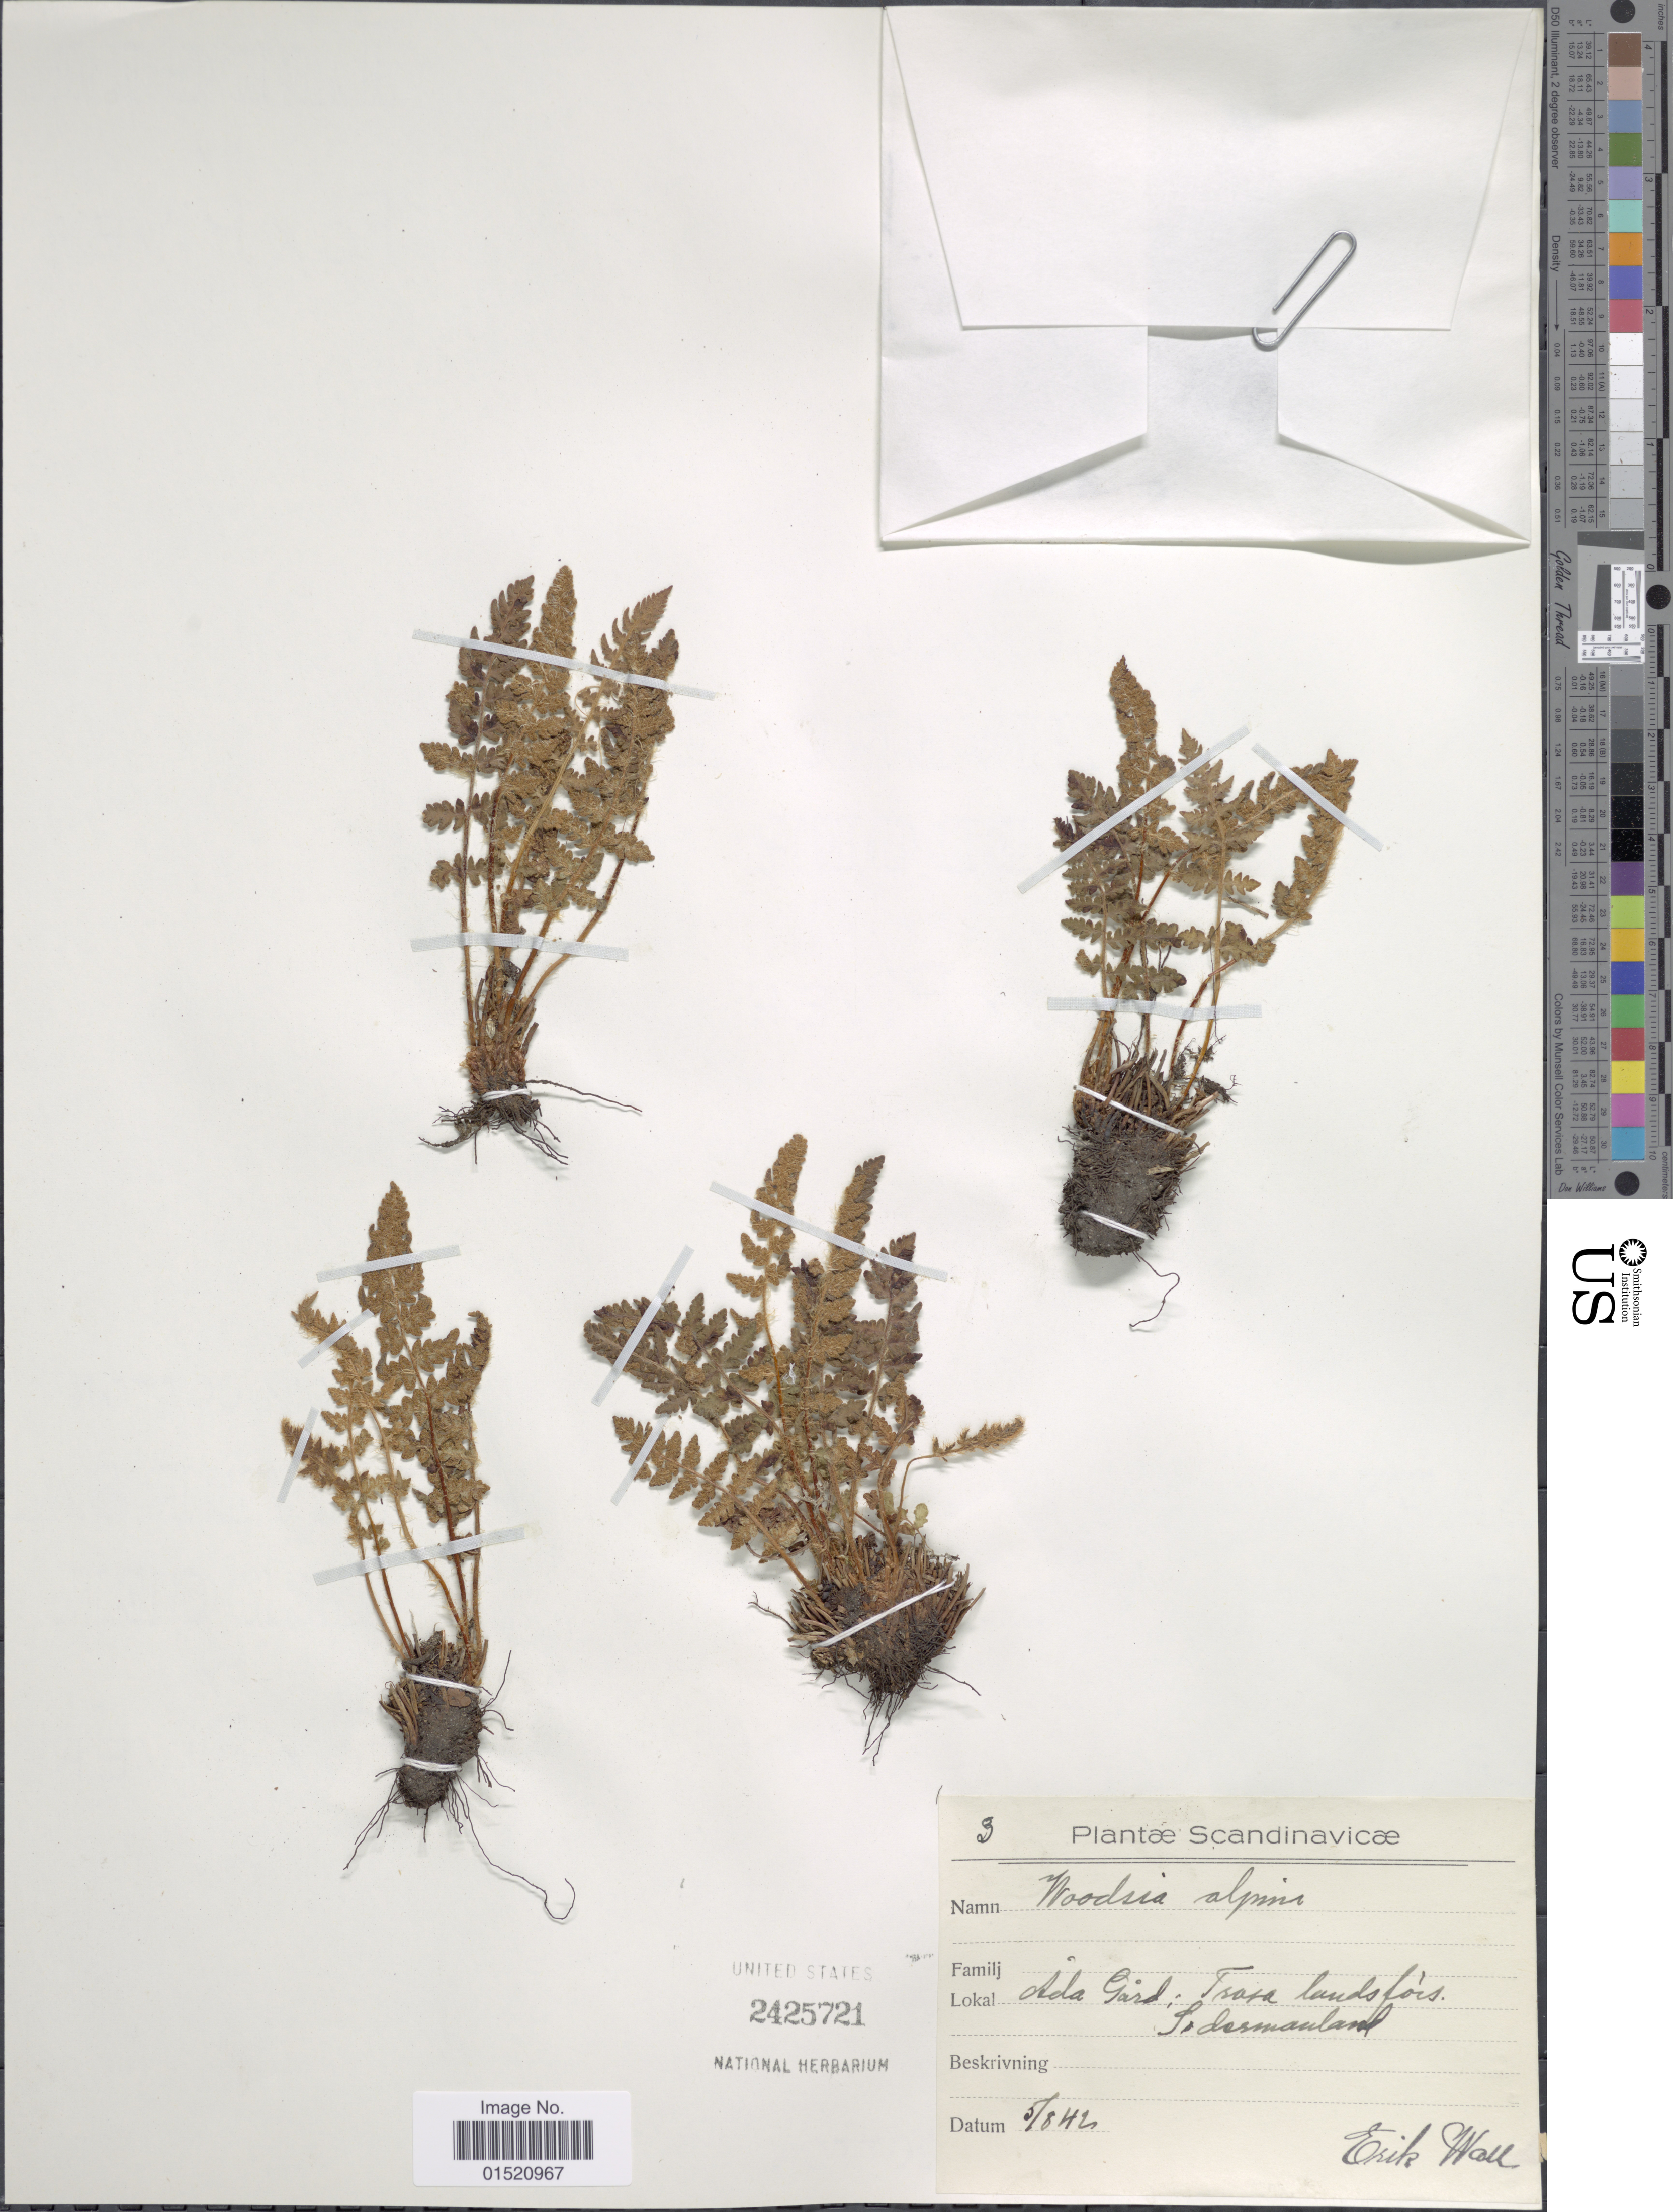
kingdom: Plantae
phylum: Tracheophyta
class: Polypodiopsida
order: Polypodiales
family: Woodsiaceae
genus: Woodsia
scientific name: Woodsia alpina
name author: (Bolton) S.F. Gray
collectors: E. Wall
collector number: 3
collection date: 1942-05-08 or 1942-08-05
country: Sweden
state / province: Sodermanland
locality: Åda gård, Trosa landsförsamling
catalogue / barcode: US 2425721